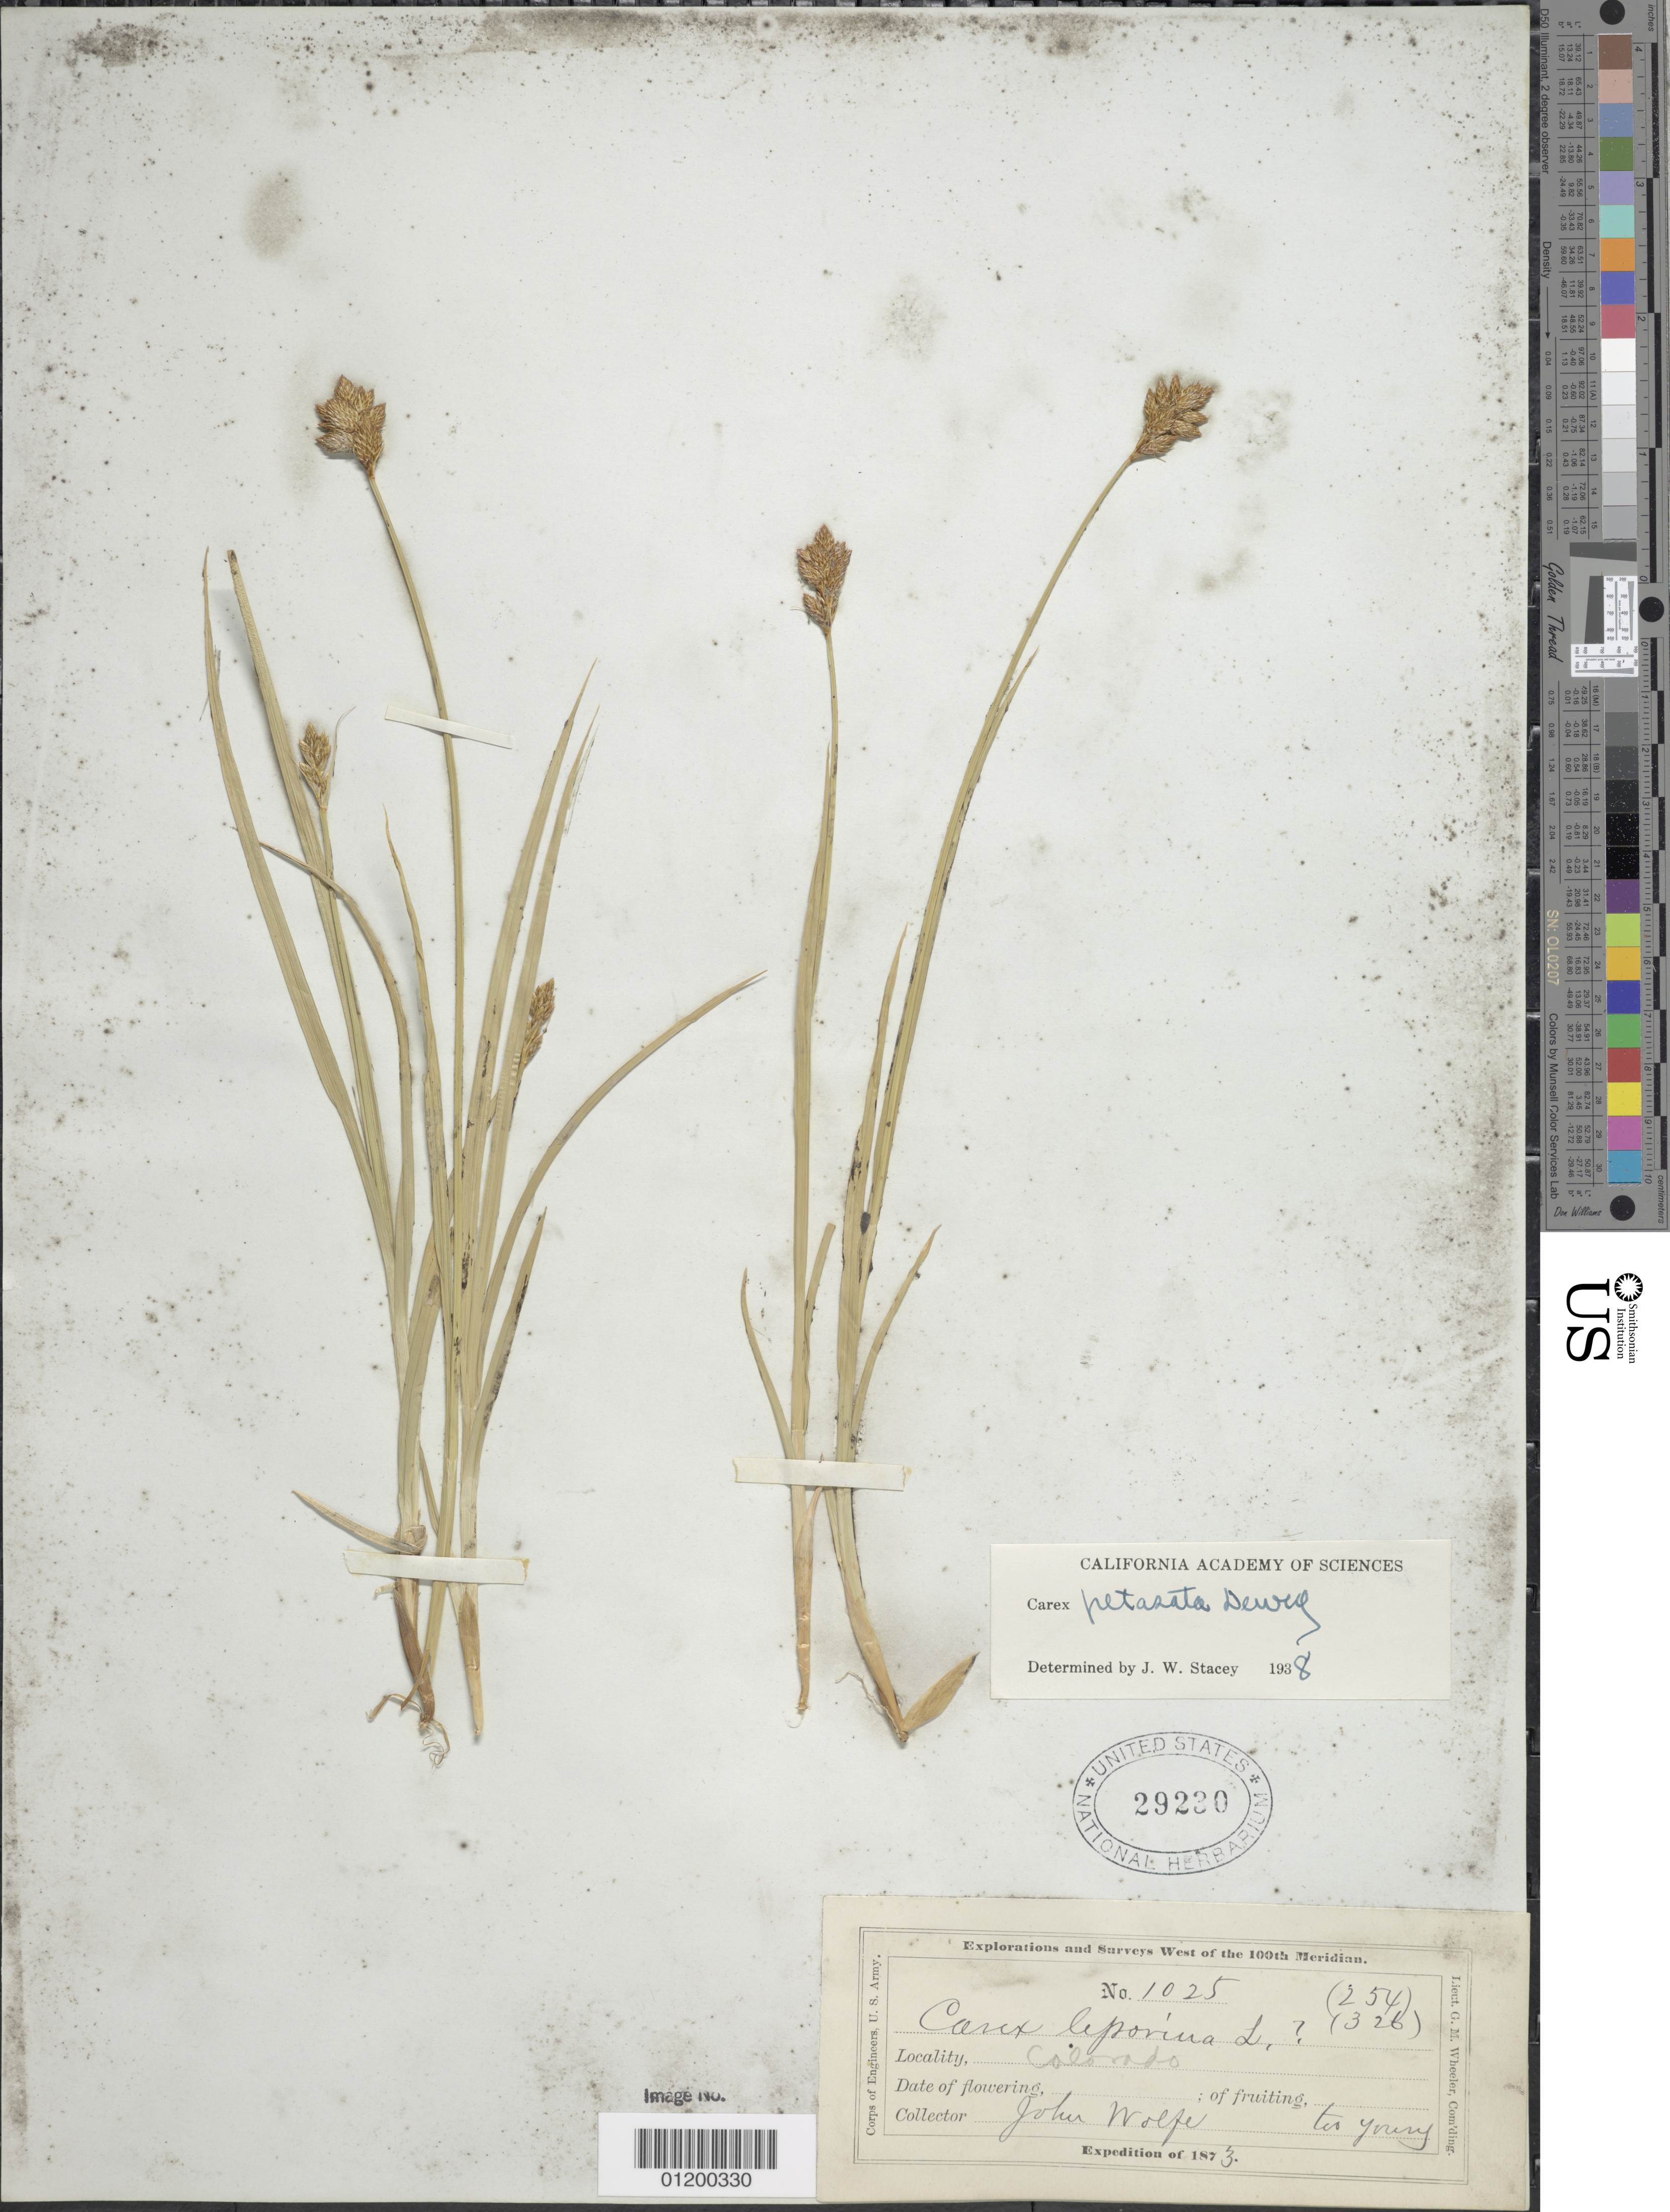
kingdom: Plantae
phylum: Tracheophyta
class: Liliopsida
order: Poales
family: Cyperaceae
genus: Carex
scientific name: Carex petasata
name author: Dewey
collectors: J. Wolf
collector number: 1025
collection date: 1873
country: United States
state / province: Colorado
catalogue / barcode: US 29230